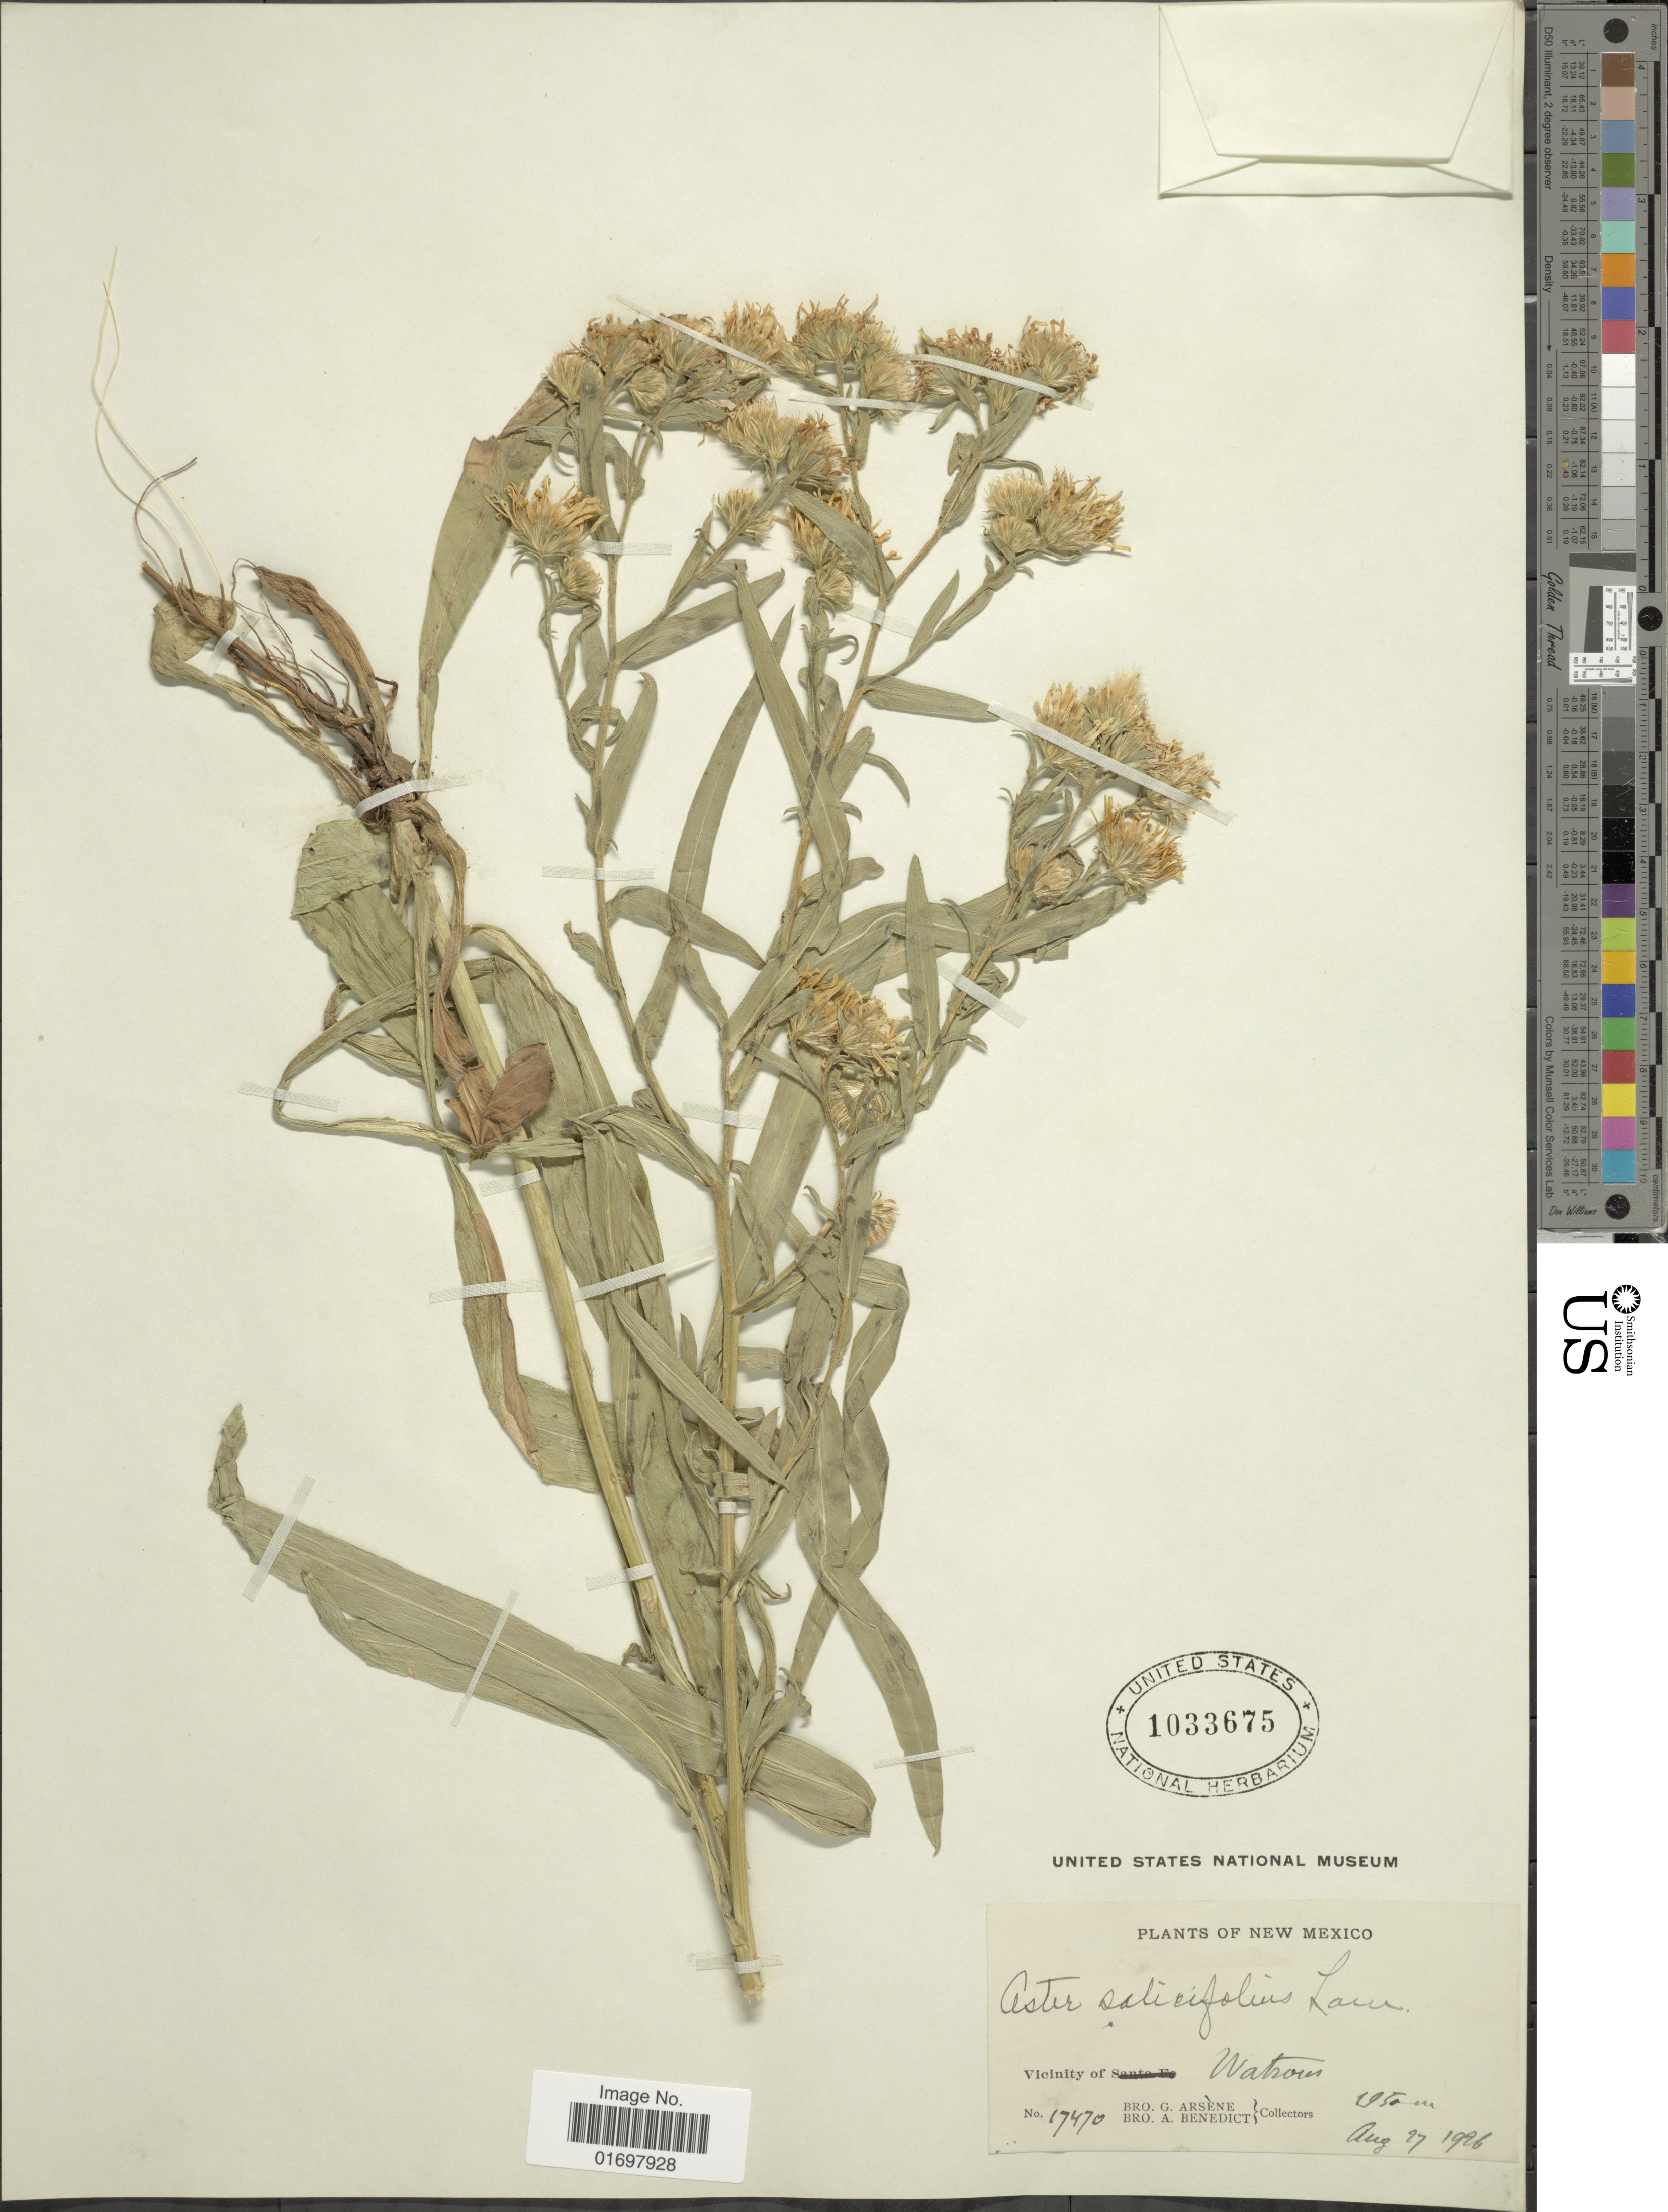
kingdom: Plantae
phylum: Tracheophyta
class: Magnoliopsida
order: Asterales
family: Asteraceae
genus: Symphyotrichum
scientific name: Symphyotrichum lanceolatum var. hesperium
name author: (A. Gray) G.L. Nesom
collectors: Bro. G. Arsène & B. Ayers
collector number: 17470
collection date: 1926-08-27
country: United States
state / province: New Mexico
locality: Vicinity of Watrous.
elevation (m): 1950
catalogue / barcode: US 1033675